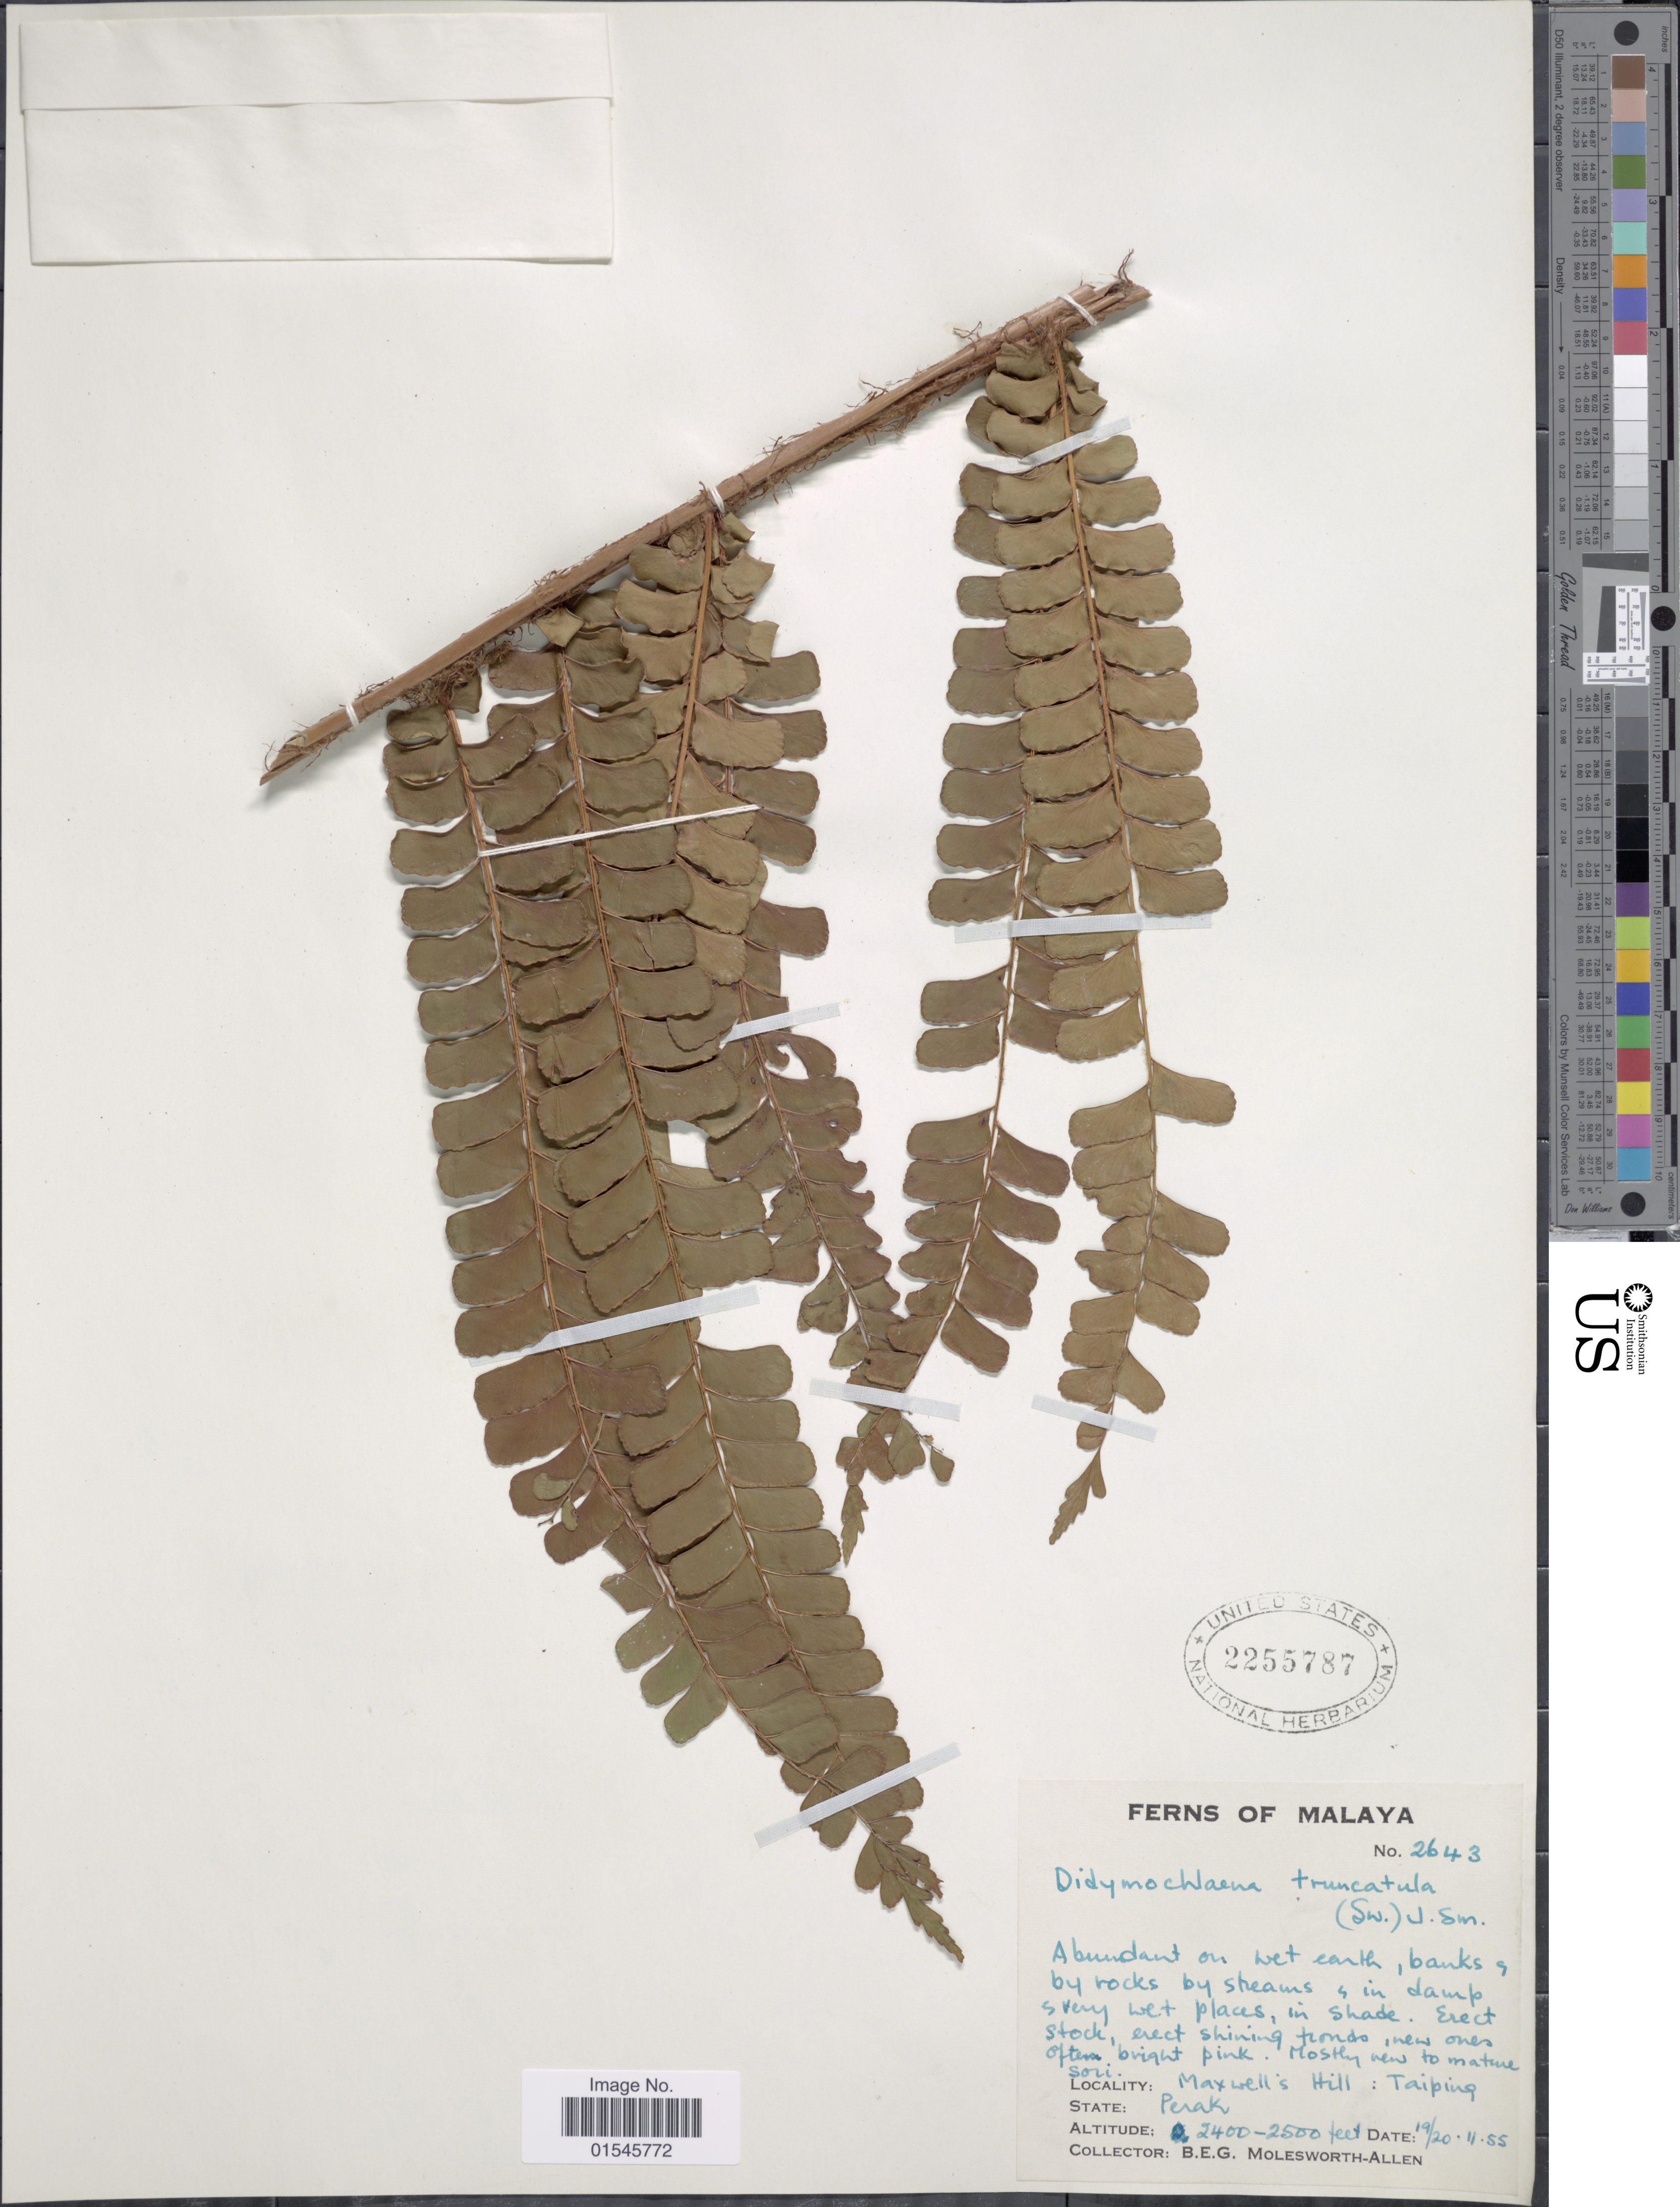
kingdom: Plantae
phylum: Tracheophyta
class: Polypodiopsida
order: Polypodiales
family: Didymochlaenaceae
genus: Didymochlaena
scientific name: Didymochlaena truncatula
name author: (Sw.) J. Sm.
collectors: B. E. G. Molesworth-Allen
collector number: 2643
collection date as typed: Transcribed d/m/y: 19/11/55 to 20/11/55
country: Malaysia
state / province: Perak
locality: Malaya: Mazwell's Hill: Taiping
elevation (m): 732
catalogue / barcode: US 2255787